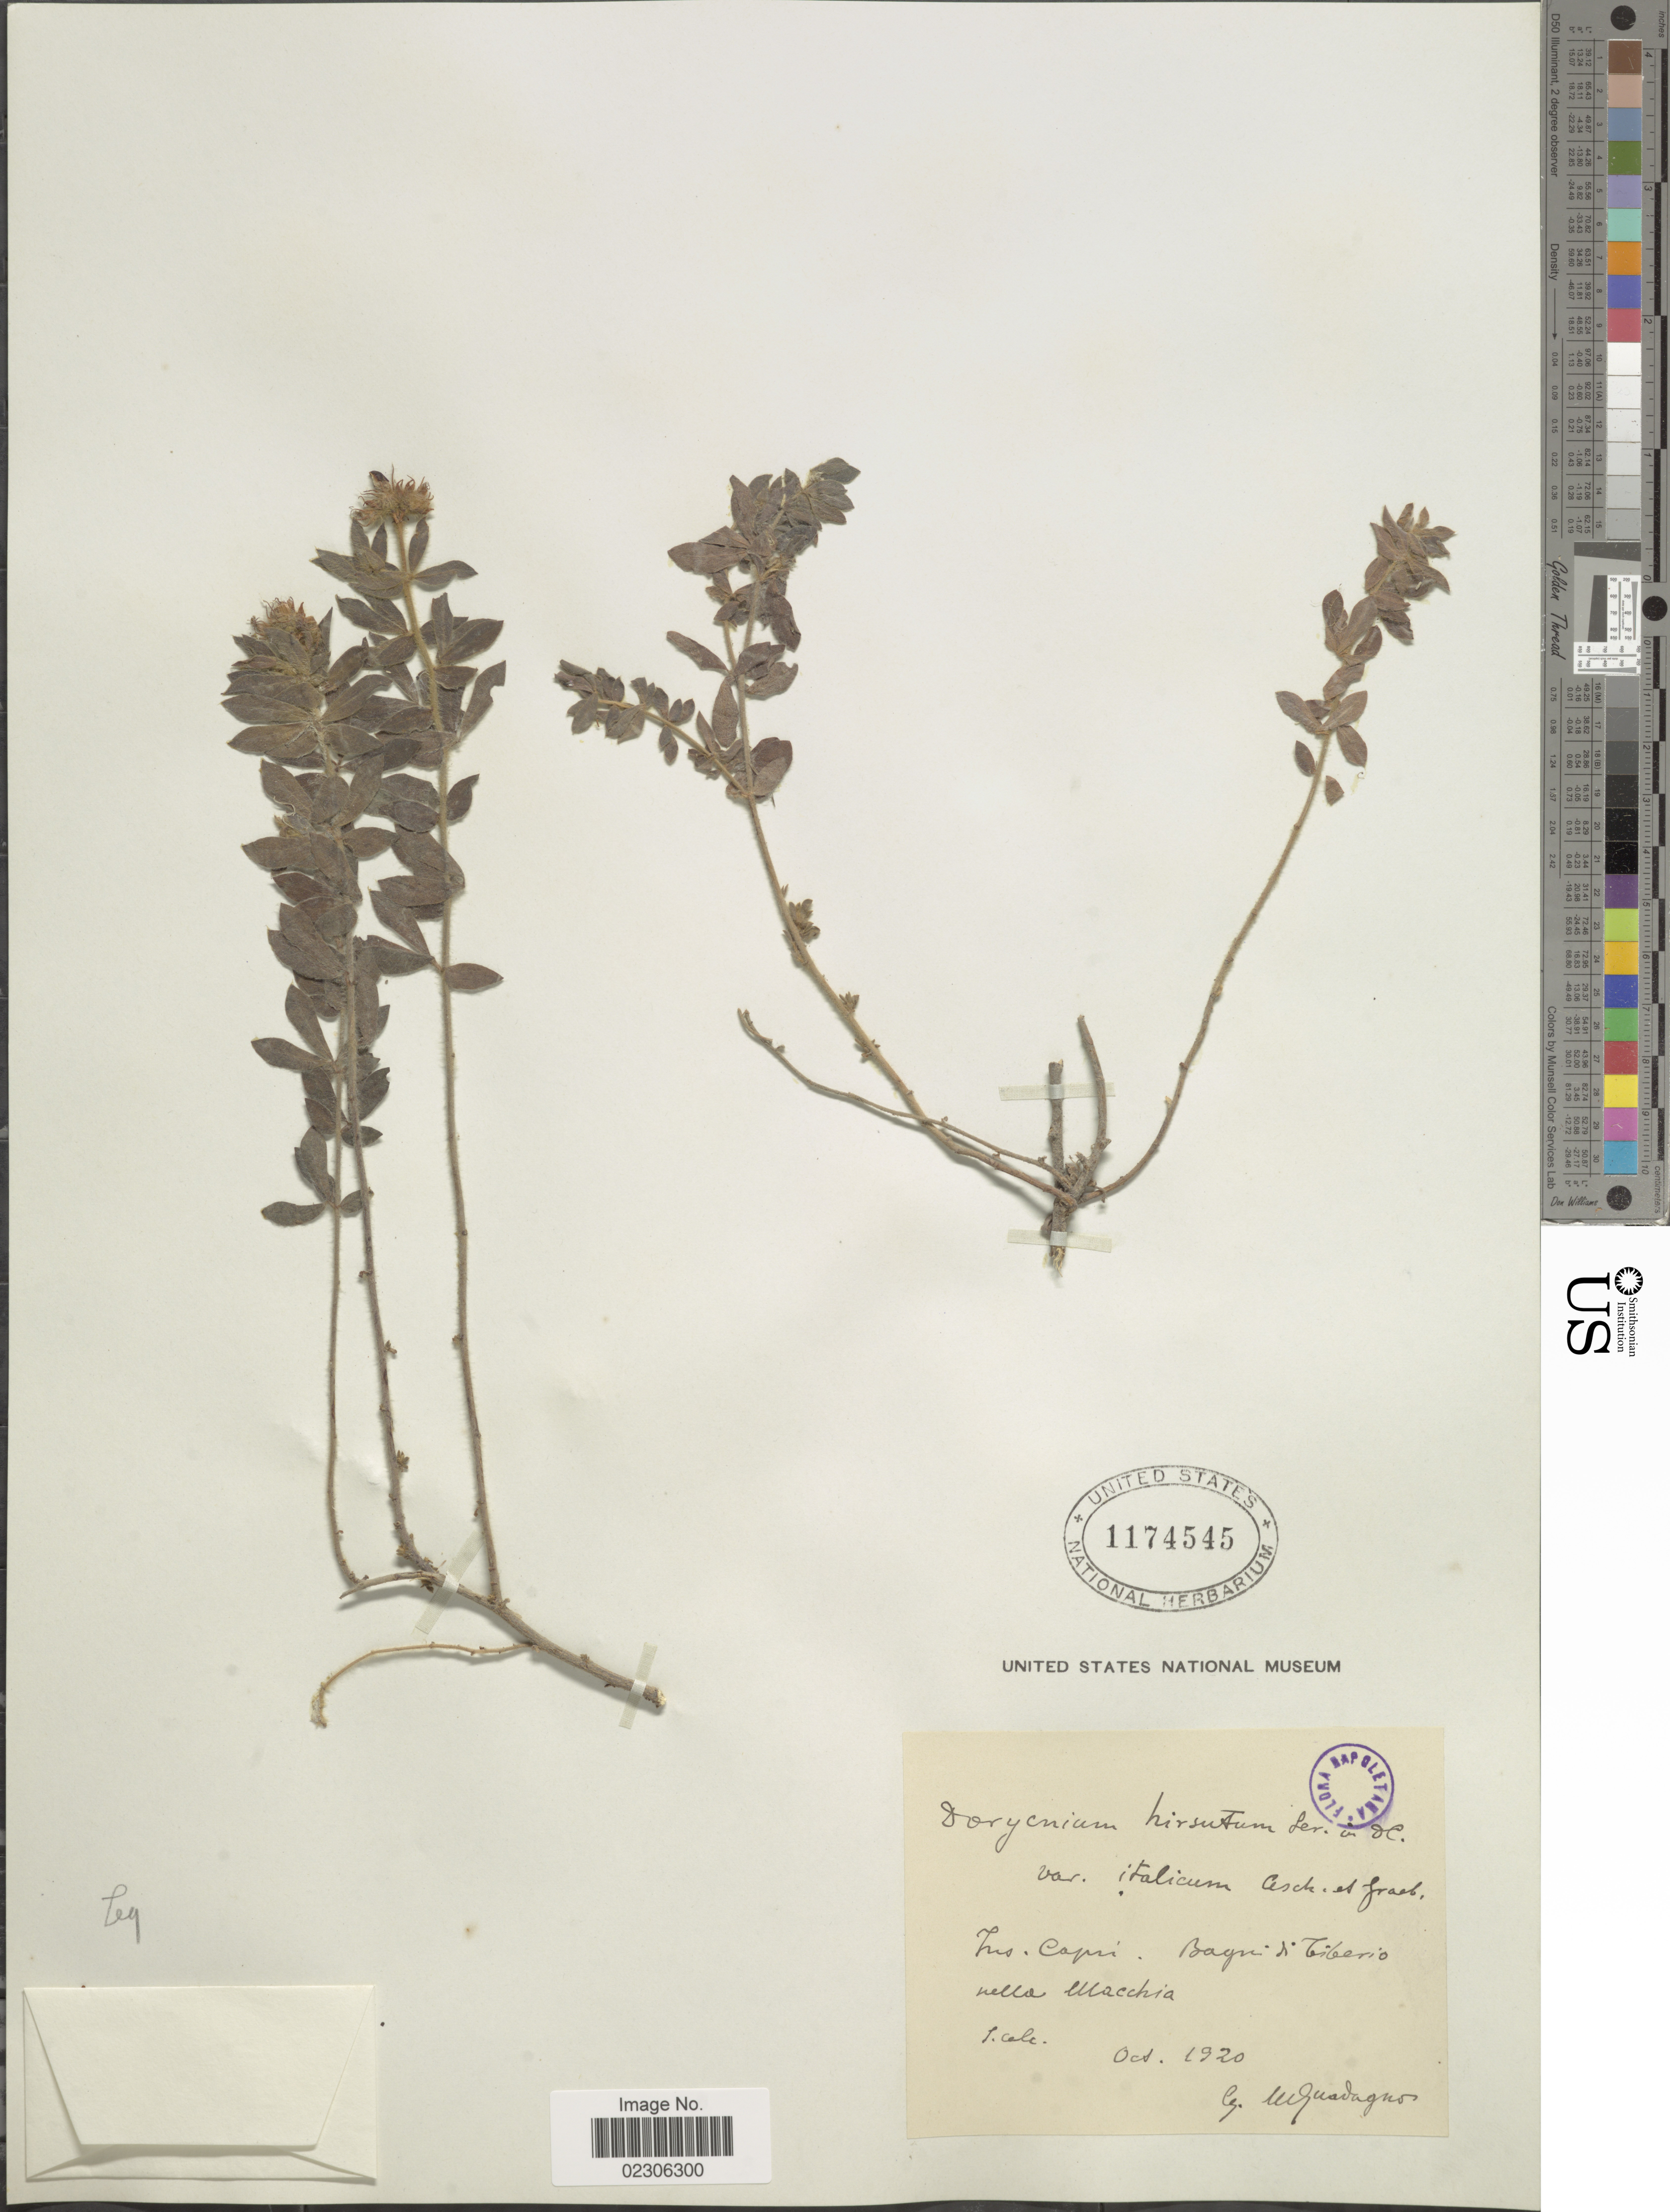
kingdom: Plantae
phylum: Tracheophyta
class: Magnoliopsida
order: Fabales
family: Fabaceae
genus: Dorycnium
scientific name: Dorycnium hirsutum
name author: (L.) Ser.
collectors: M. Guadagno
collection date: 1920-10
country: Italy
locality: Capri, bagi de Cibeiro nella Macchia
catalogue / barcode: US 1174545